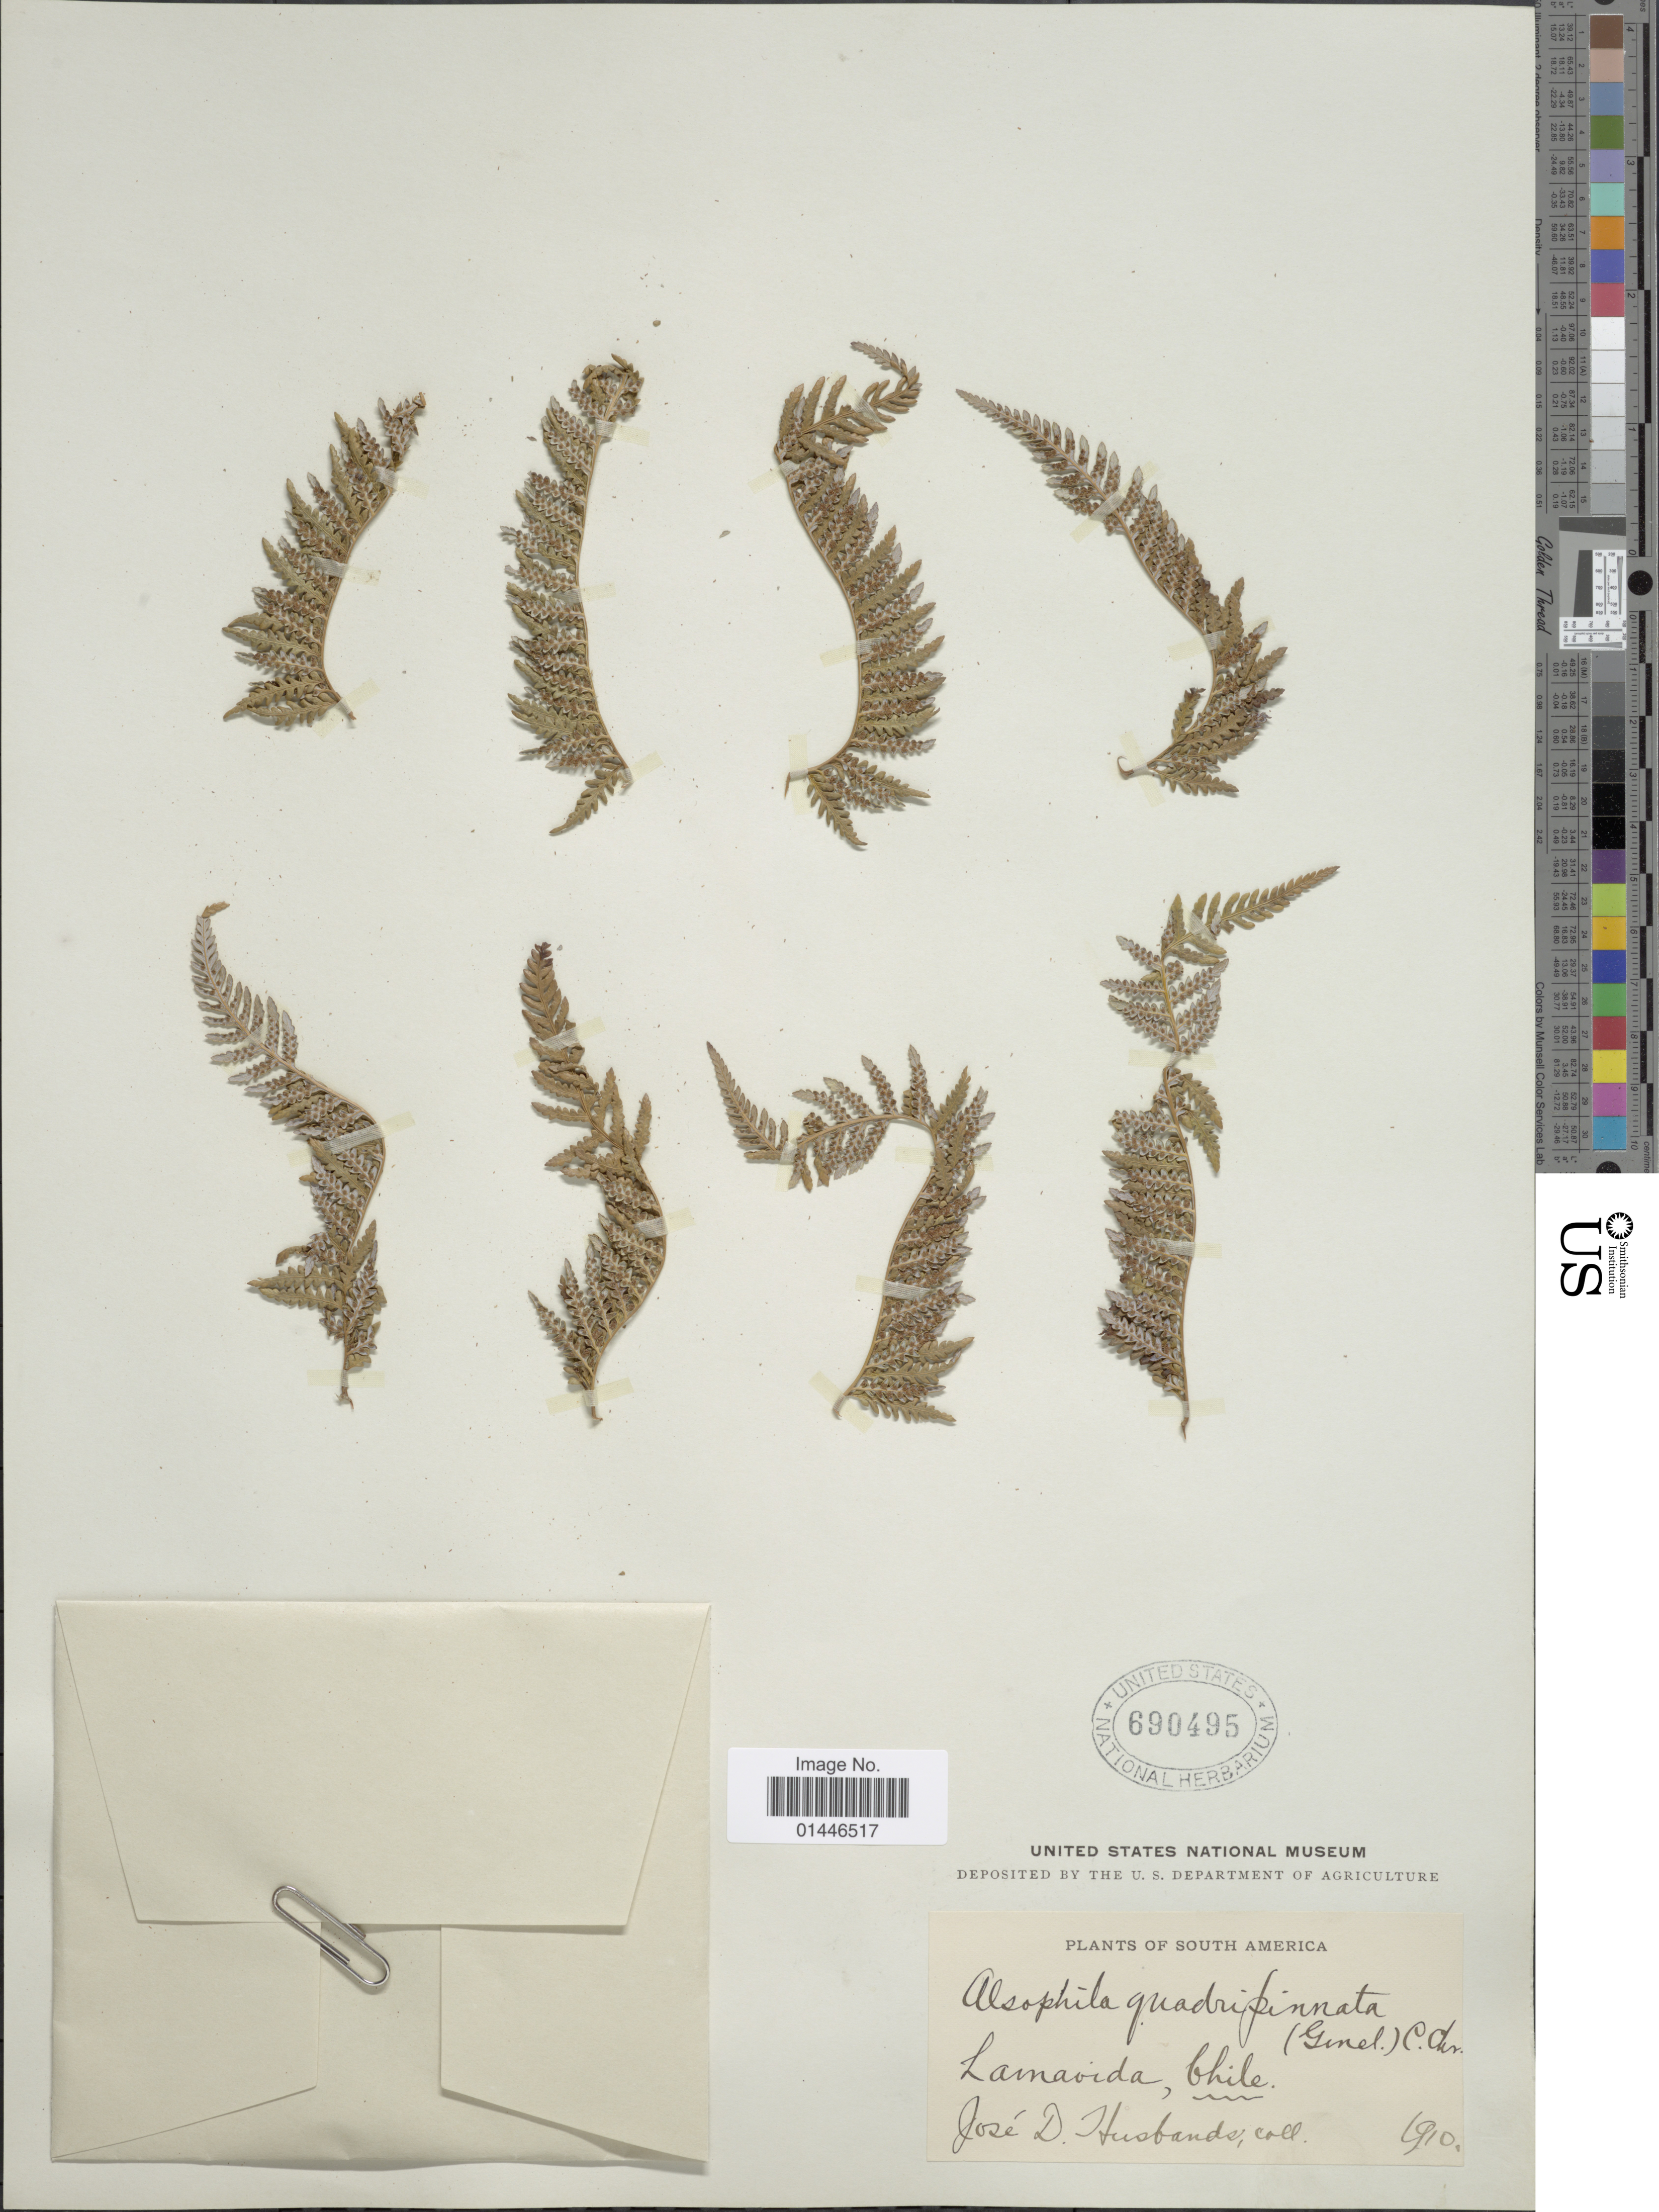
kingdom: Plantae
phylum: Tracheophyta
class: Polypodiopsida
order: Cyatheales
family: Dicksoniaceae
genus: Lophosoria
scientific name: Lophosoria quadripinnata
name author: (J.F. Gmel.) C. Chr.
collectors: J. Husbands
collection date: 1910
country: Chile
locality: Lamavida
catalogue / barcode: US 690495